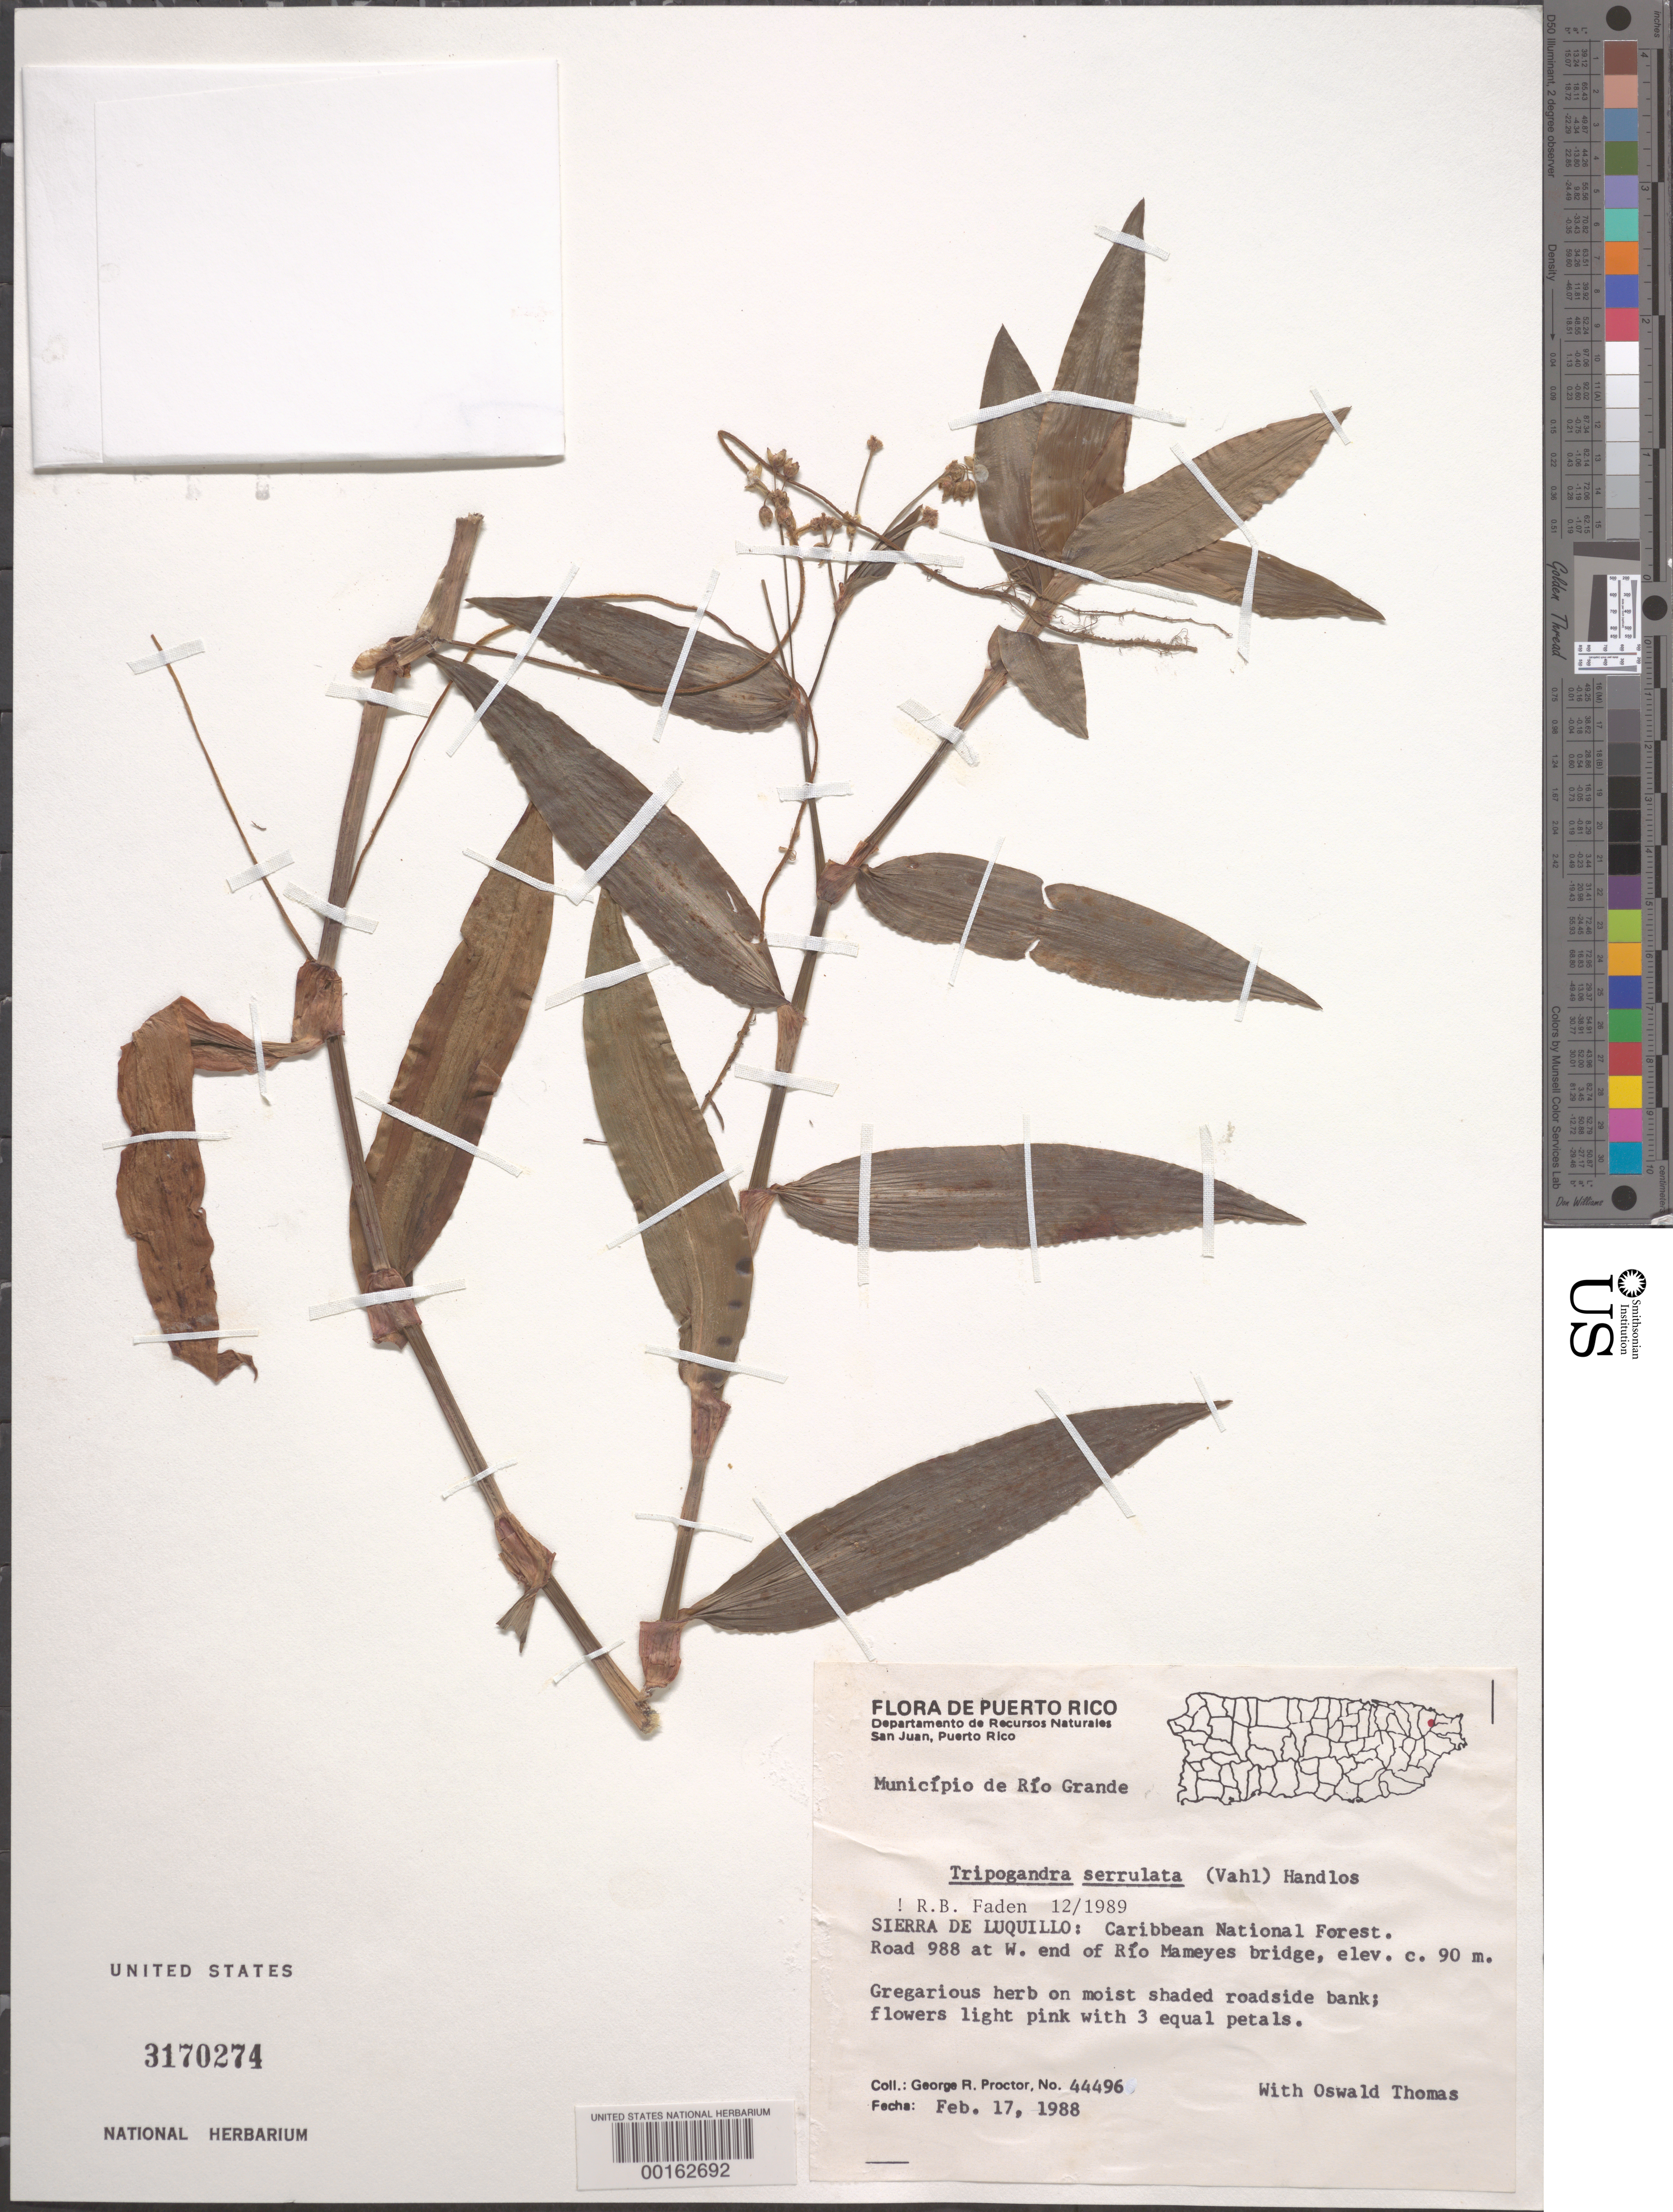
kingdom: Plantae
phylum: Tracheophyta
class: Liliopsida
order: Commelinales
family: Commelinaceae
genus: Tripogandra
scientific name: Tripogandra serrulata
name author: (Vahl) Handlos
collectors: G. R. Proctor & O. Thomas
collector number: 44496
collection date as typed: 17 Feb 1988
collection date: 1988-02-17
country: Puerto Rico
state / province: Rio Grande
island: Greater Antilles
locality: Sierra de luquillo sierra alta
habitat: Moist shaded roadside bank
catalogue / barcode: US 3170274